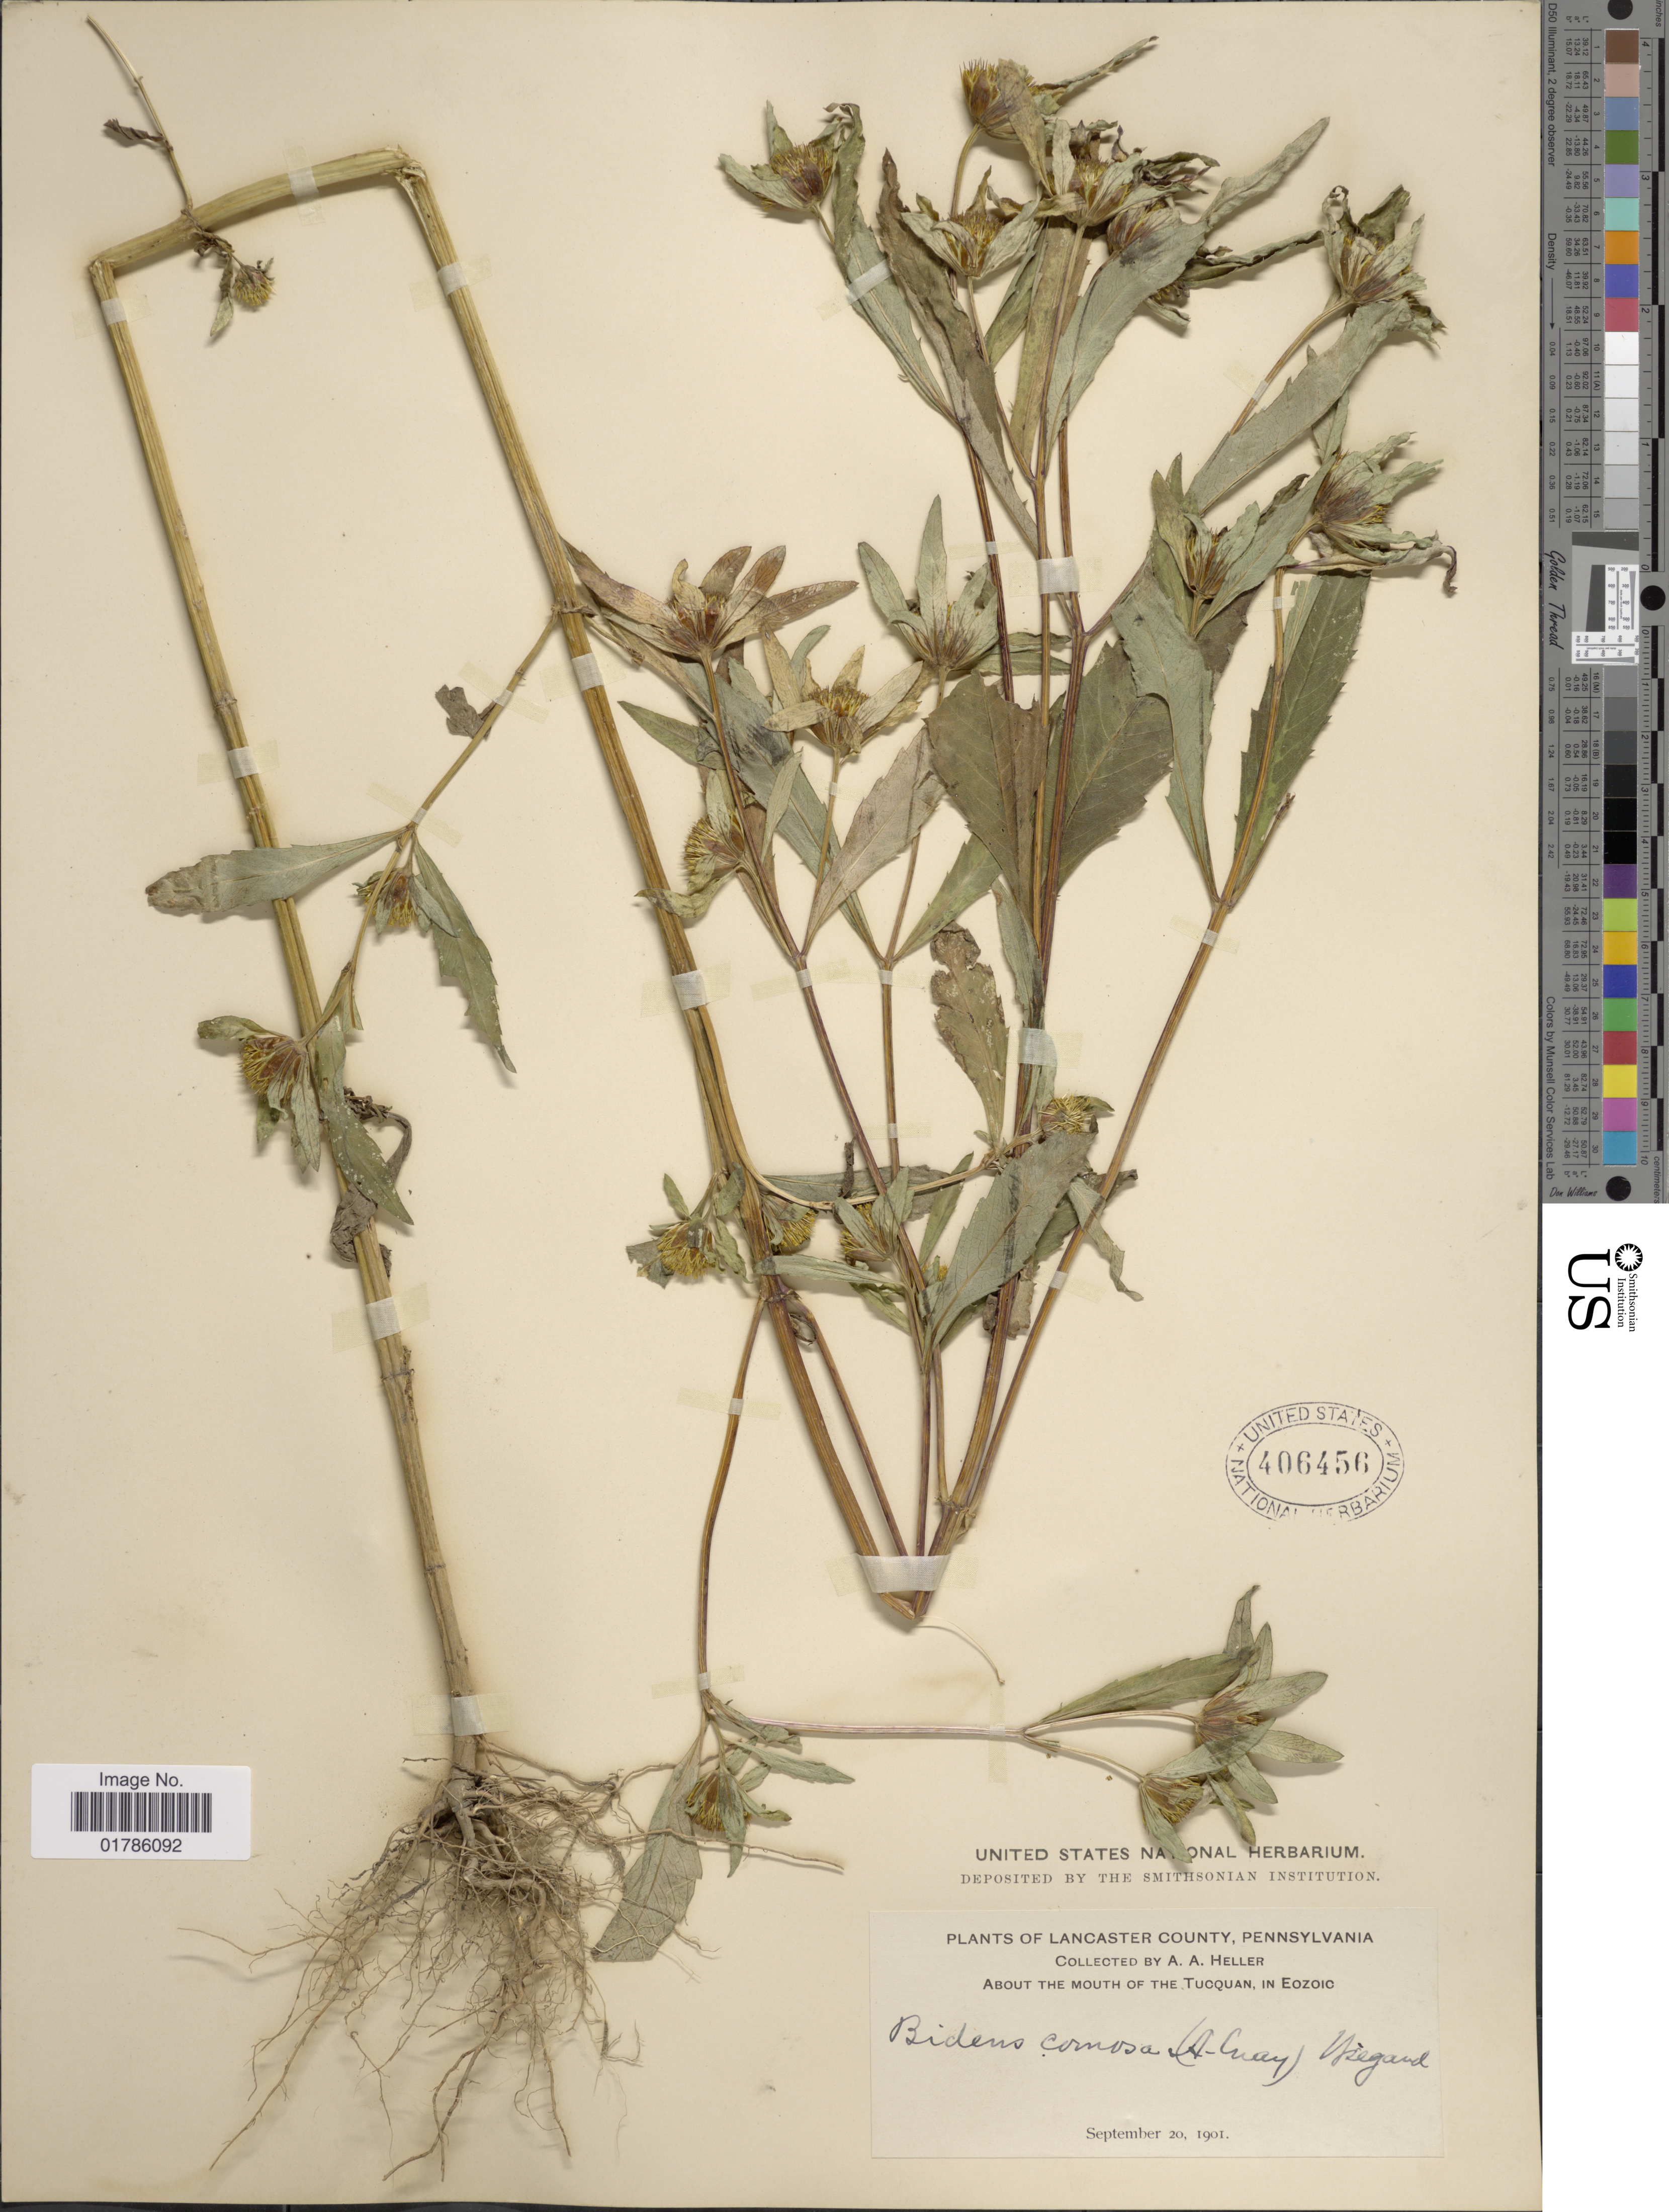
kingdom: Plantae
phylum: Tracheophyta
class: Magnoliopsida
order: Asterales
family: Asteraceae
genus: Bidens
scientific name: Bidens comosa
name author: (A. Gray) Wiegand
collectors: A. A. Heller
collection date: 1901-09-20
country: United States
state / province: Pennsylvania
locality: Lancaster County, about the Mouth of the Tucquan, in Eozoic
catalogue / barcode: US 406456